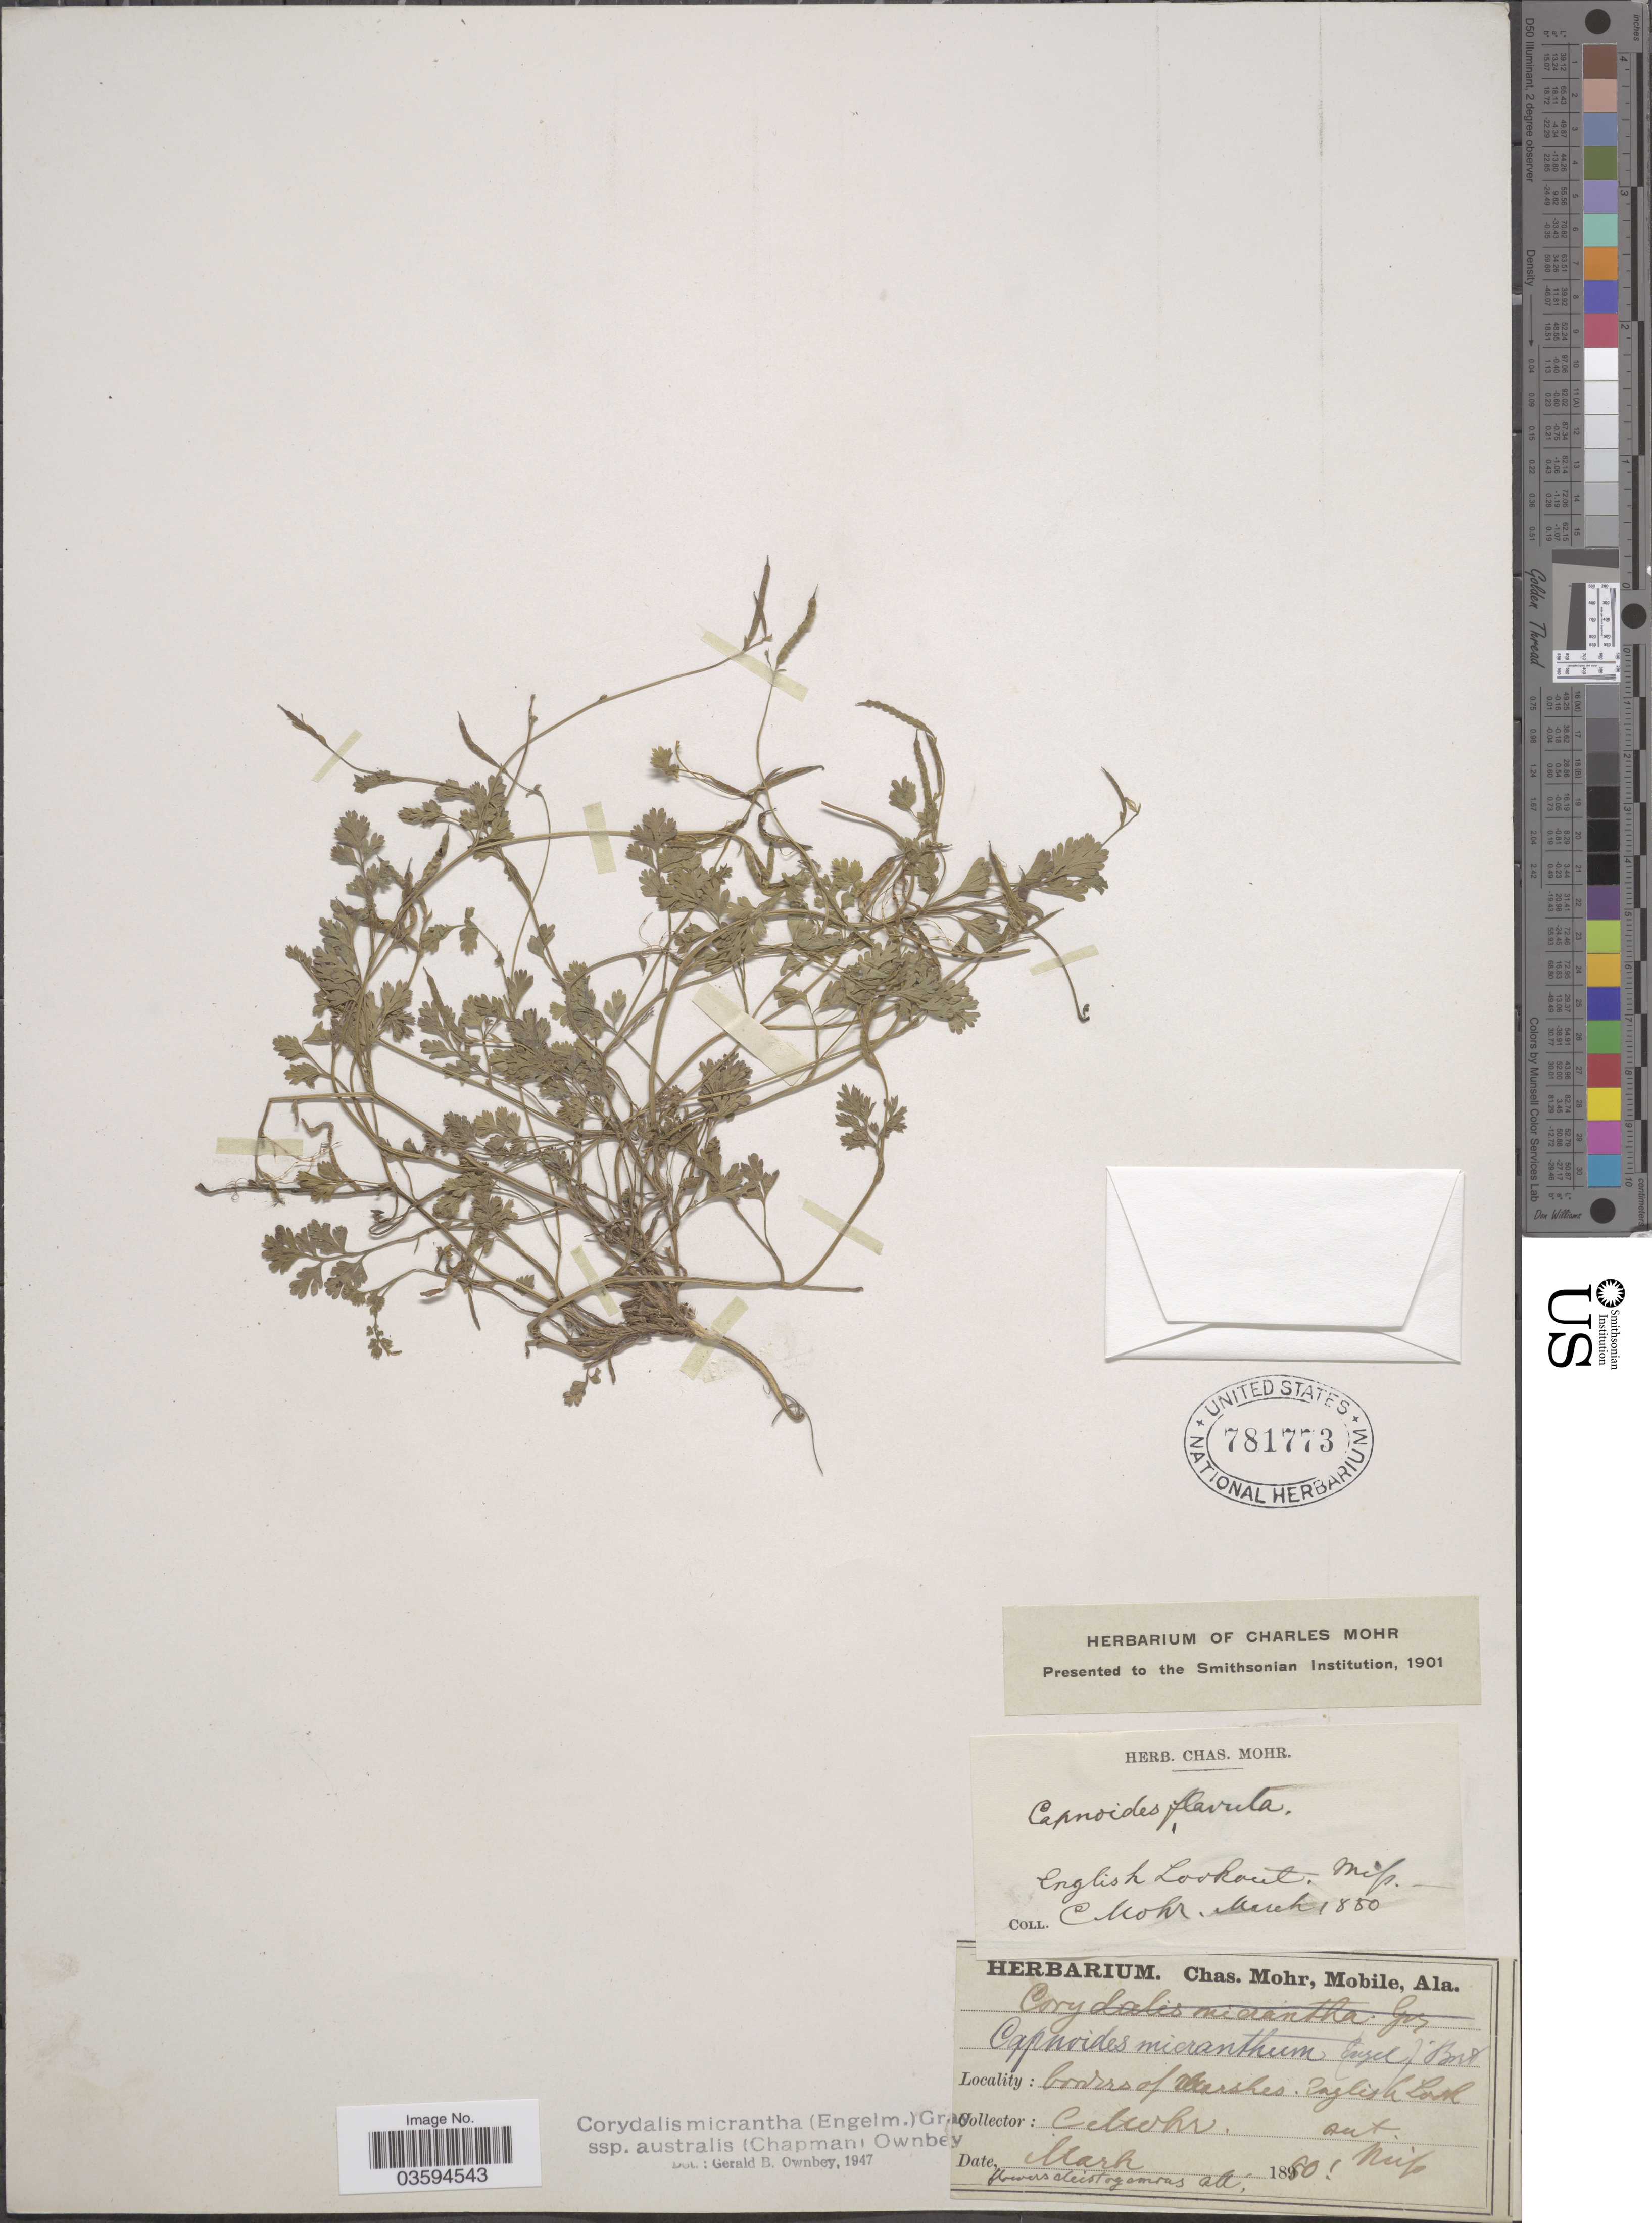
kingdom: Plantae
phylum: Tracheophyta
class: Magnoliopsida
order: Ranunculales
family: Papaveraceae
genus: Corydalis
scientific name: Corydalis micrantha subsp. australis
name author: (Chapm.) G.B. Ownbey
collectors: Mohr, C. T. (herbarium)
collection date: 1880-03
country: United States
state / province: Mississippi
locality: English Lookout.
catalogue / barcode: US 781773